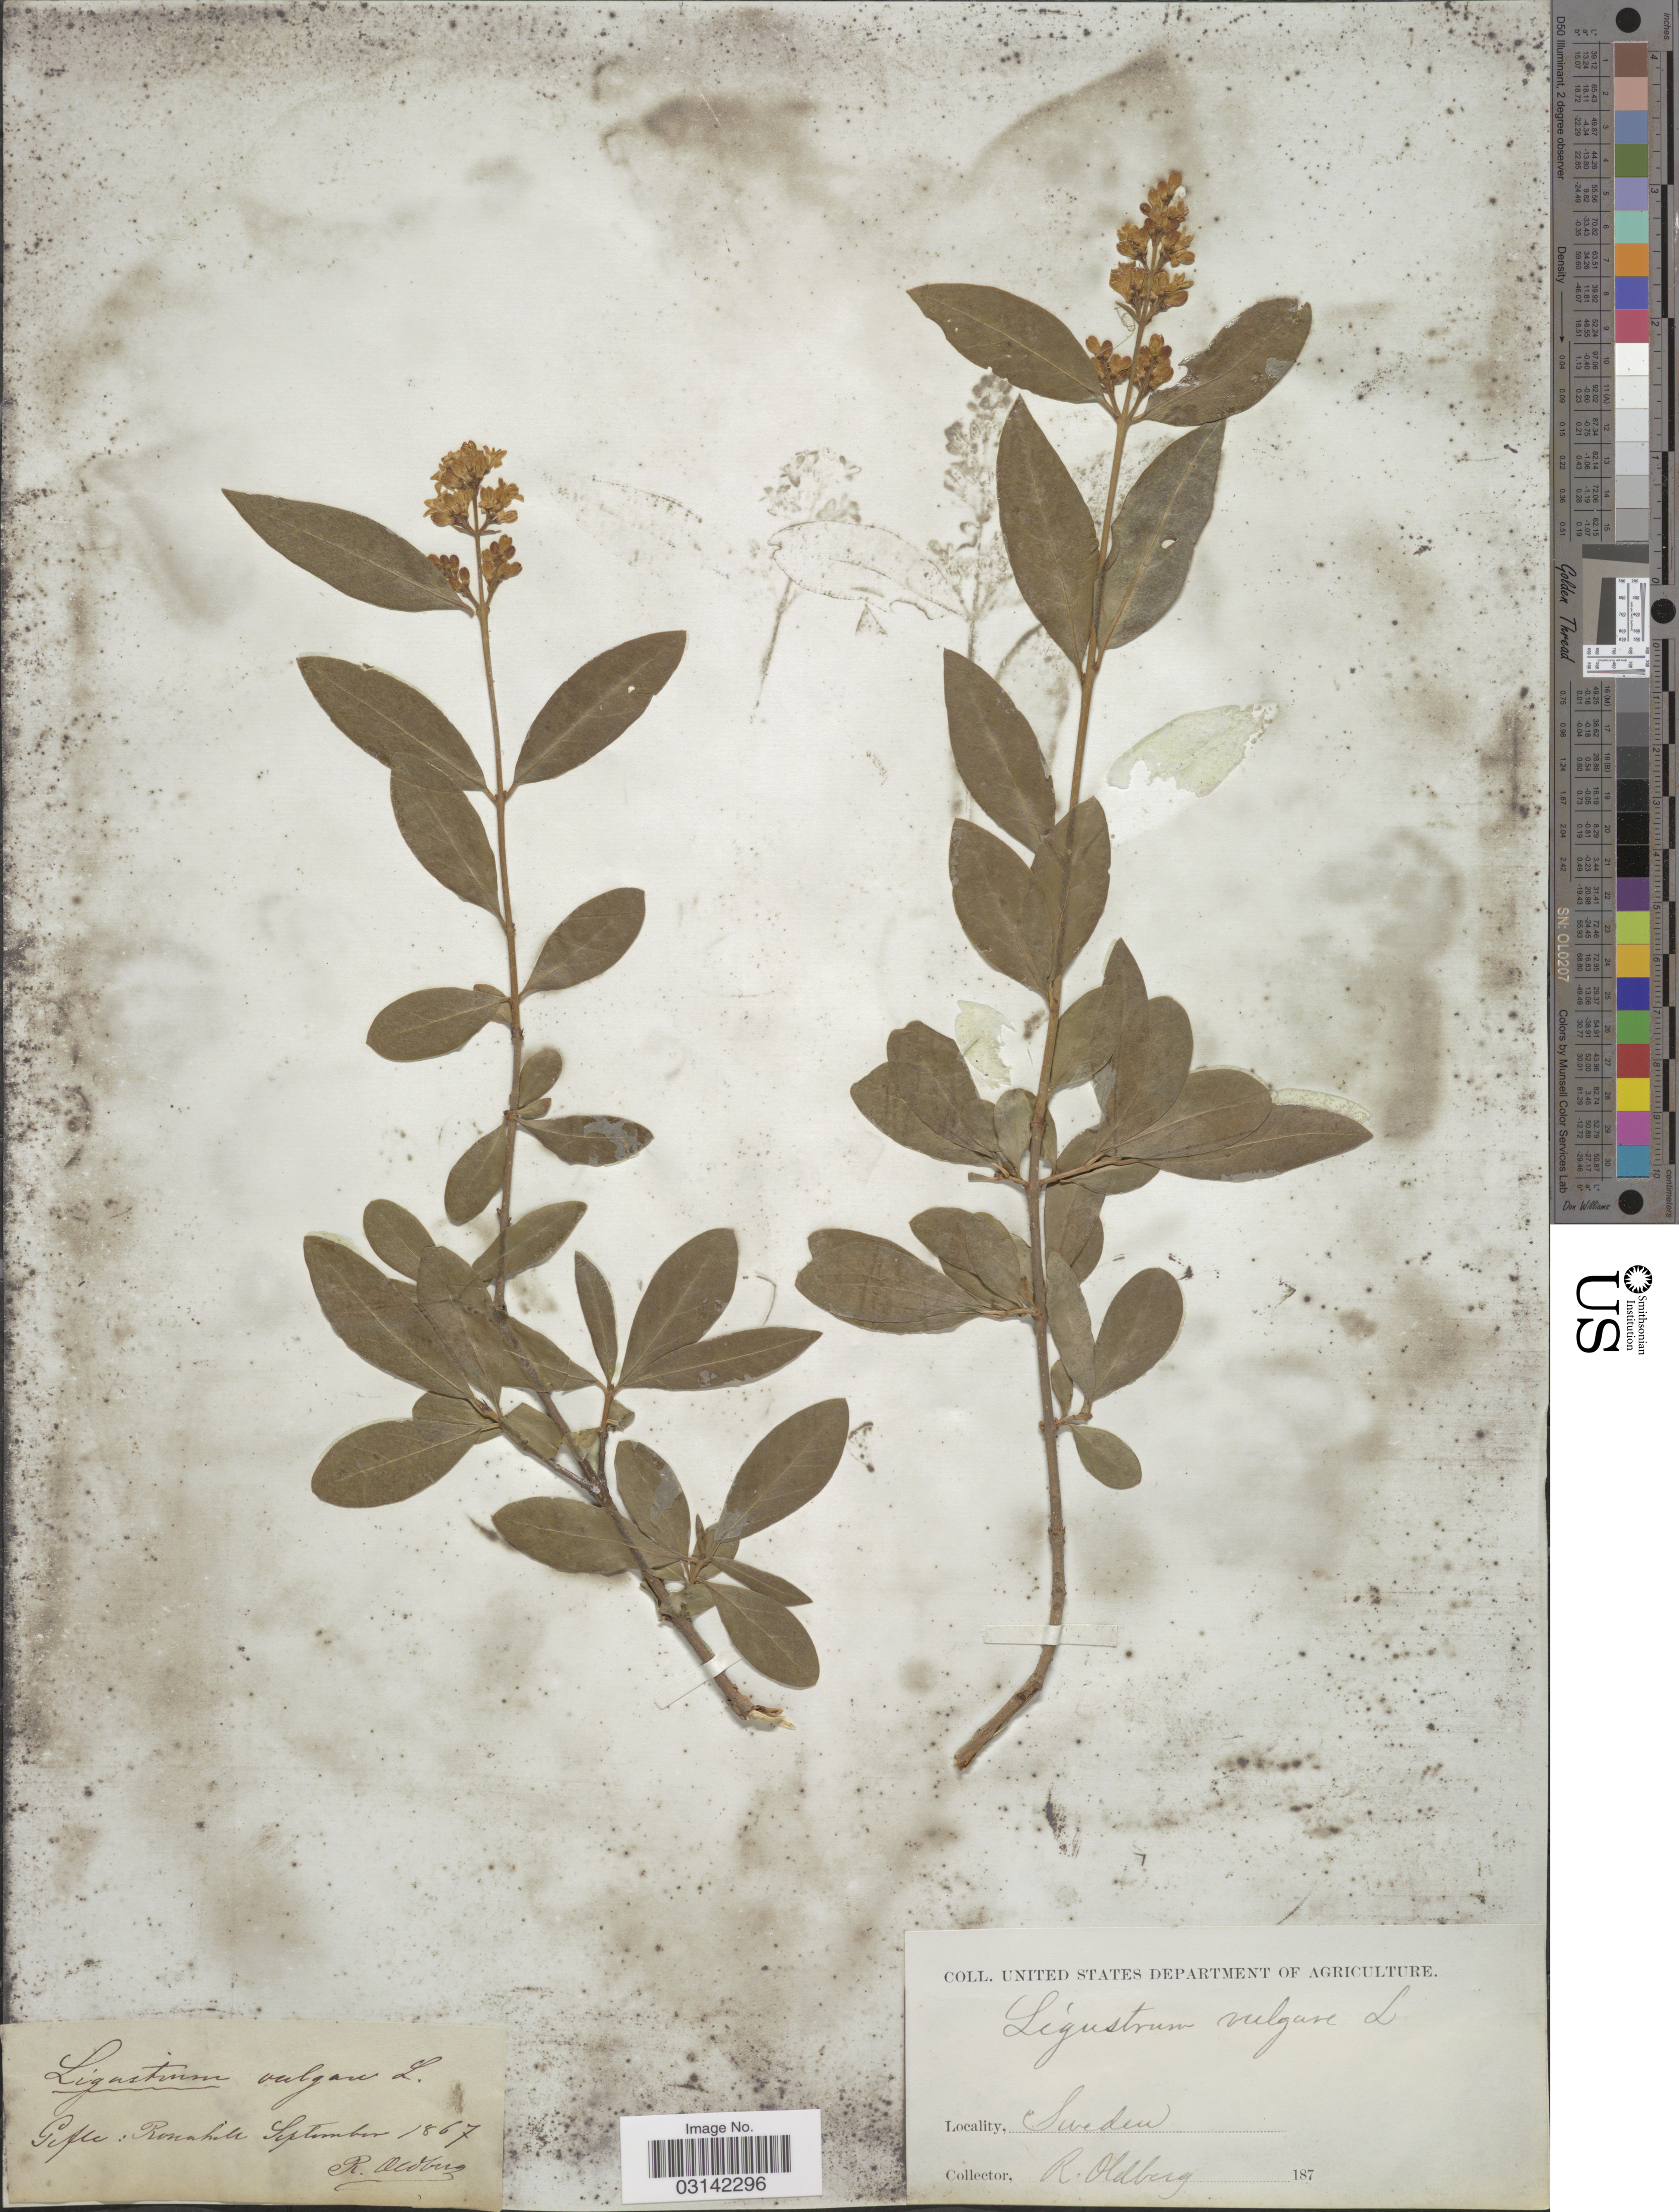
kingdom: Plantae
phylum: Tracheophyta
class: Magnoliopsida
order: Lamiales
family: Oleaceae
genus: Ligustrum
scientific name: Ligustrum vulgare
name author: L.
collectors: R. Oldberg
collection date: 1867-09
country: Sweden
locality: Gefle: Rosenhill.